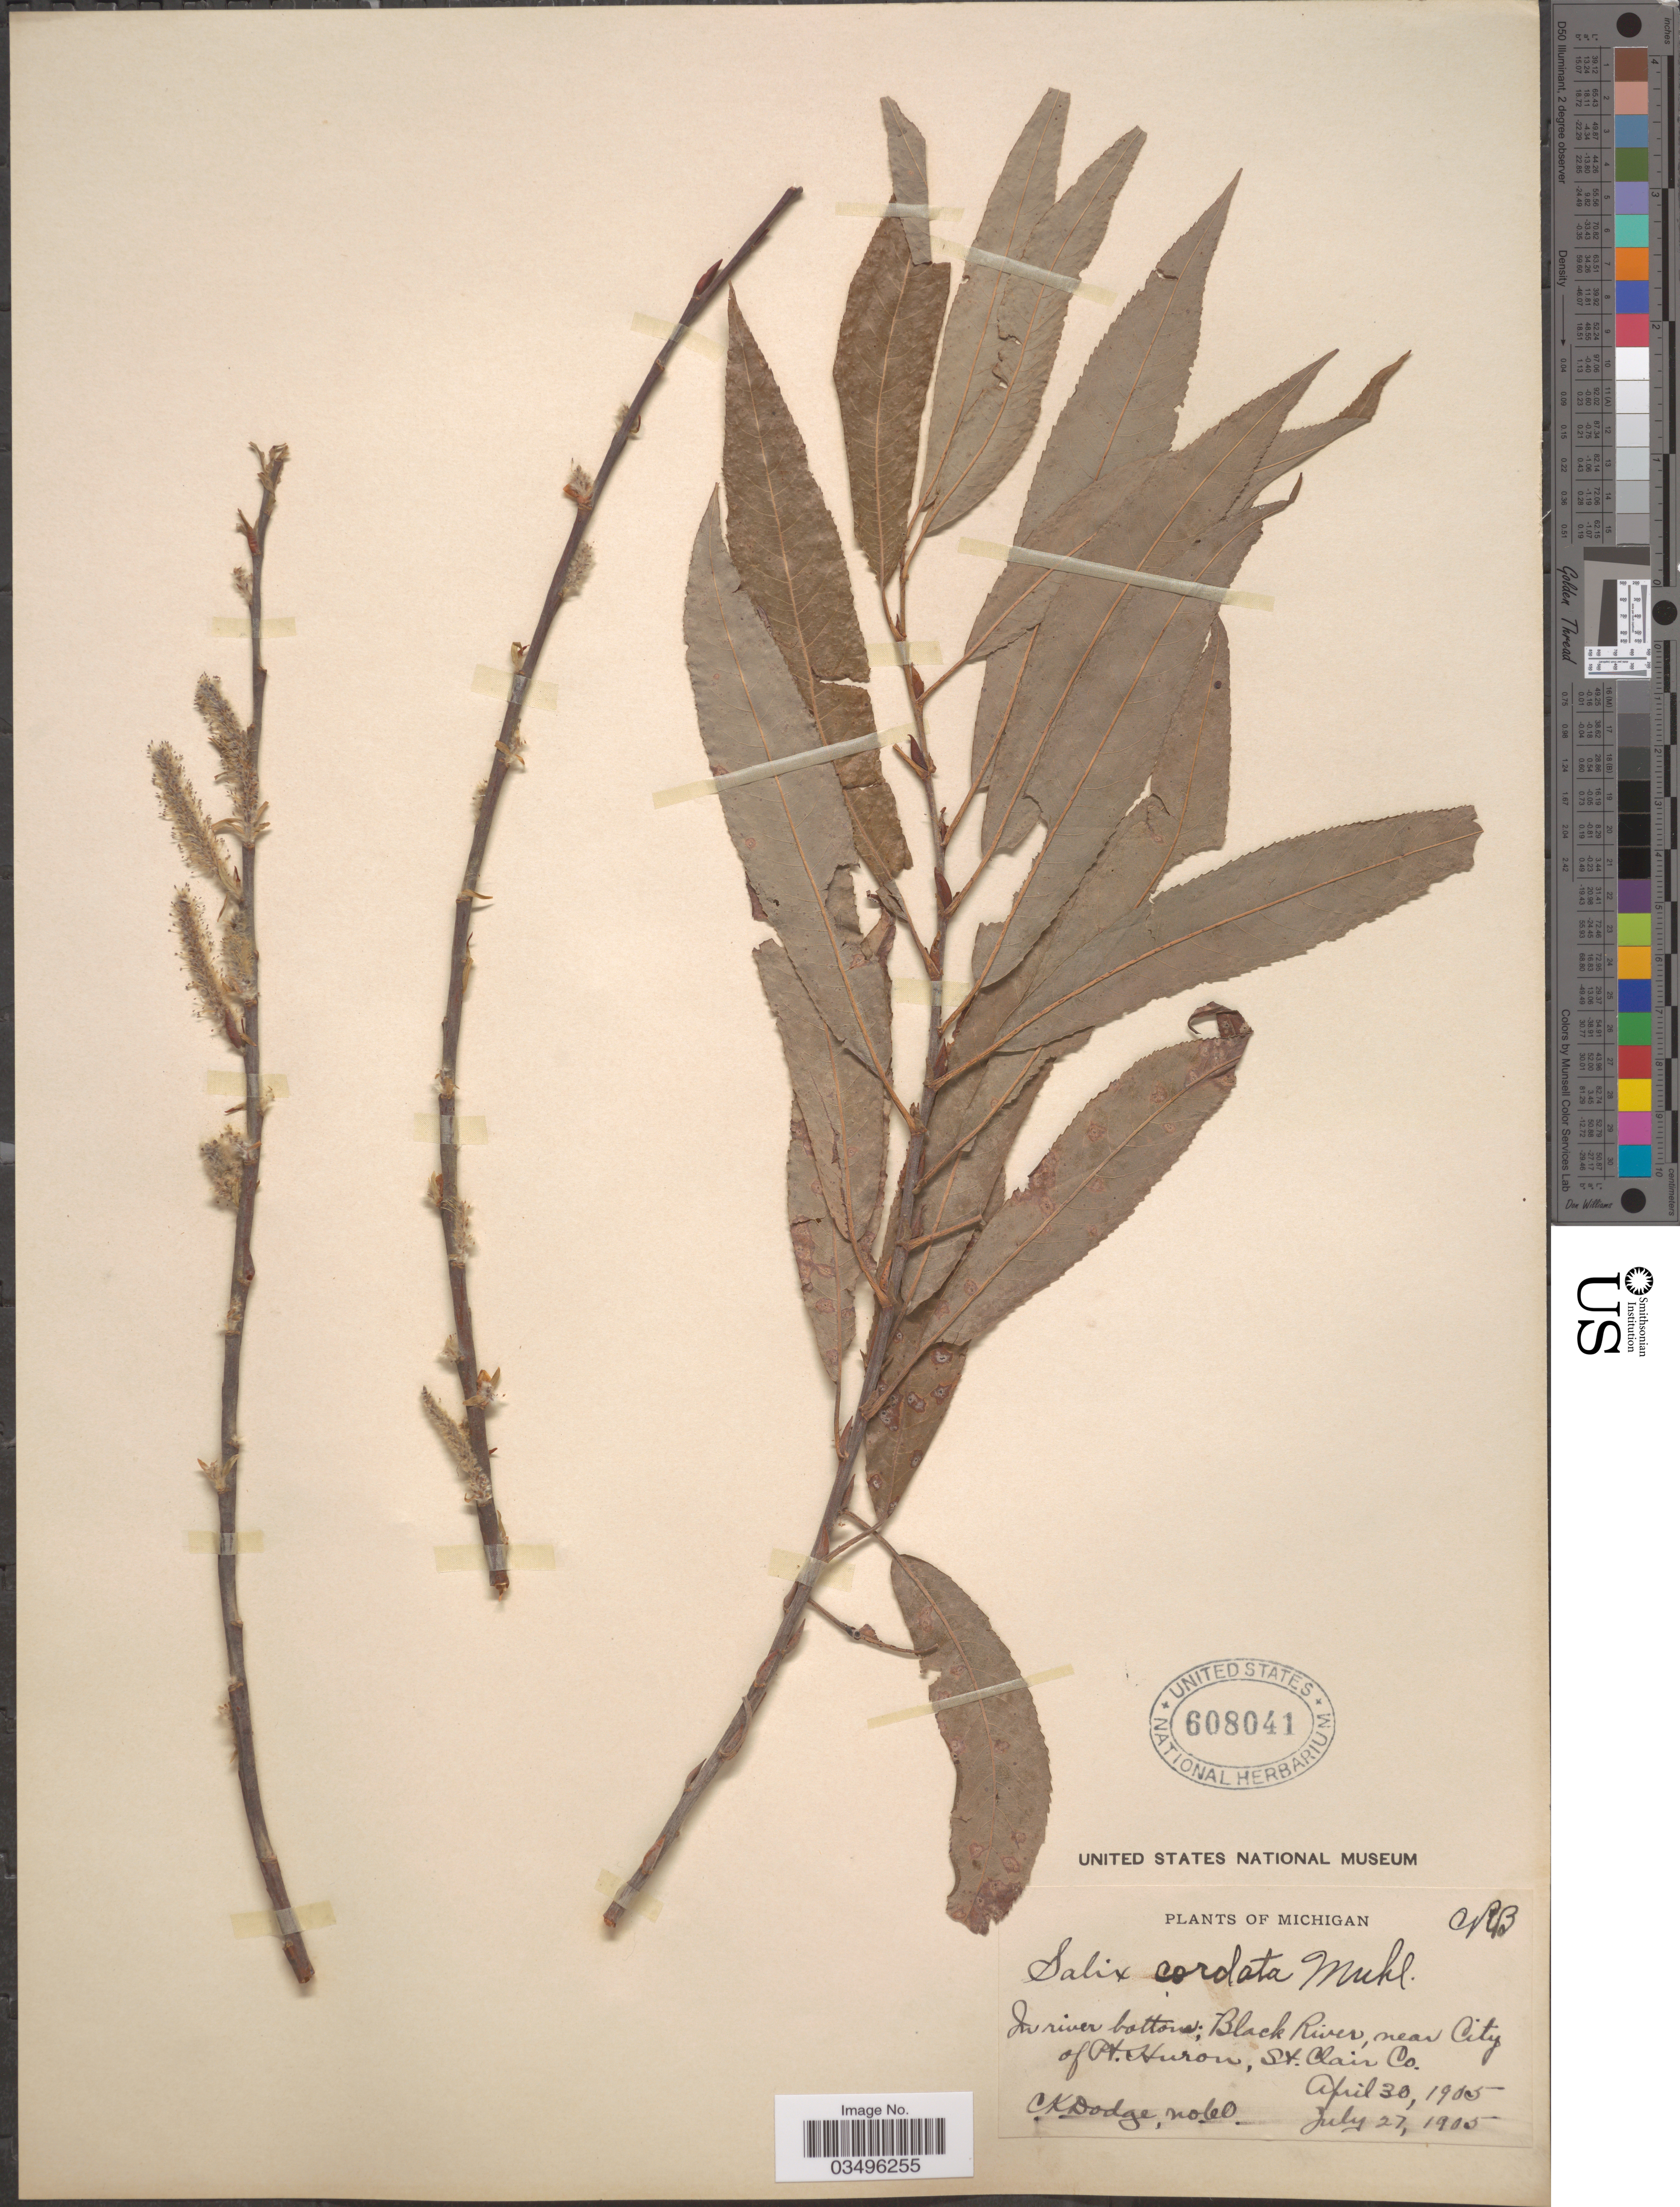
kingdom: Plantae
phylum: Tracheophyta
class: Magnoliopsida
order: Malpighiales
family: Salicaceae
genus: Salix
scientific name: Salix cordata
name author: Michx.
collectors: C. Dodge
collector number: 60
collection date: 1905-04-30/1905-07-27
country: United States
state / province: Michigan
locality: In river bottoms; Black River, near City of Pt. Huron, St. Clair Co.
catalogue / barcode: US 608041